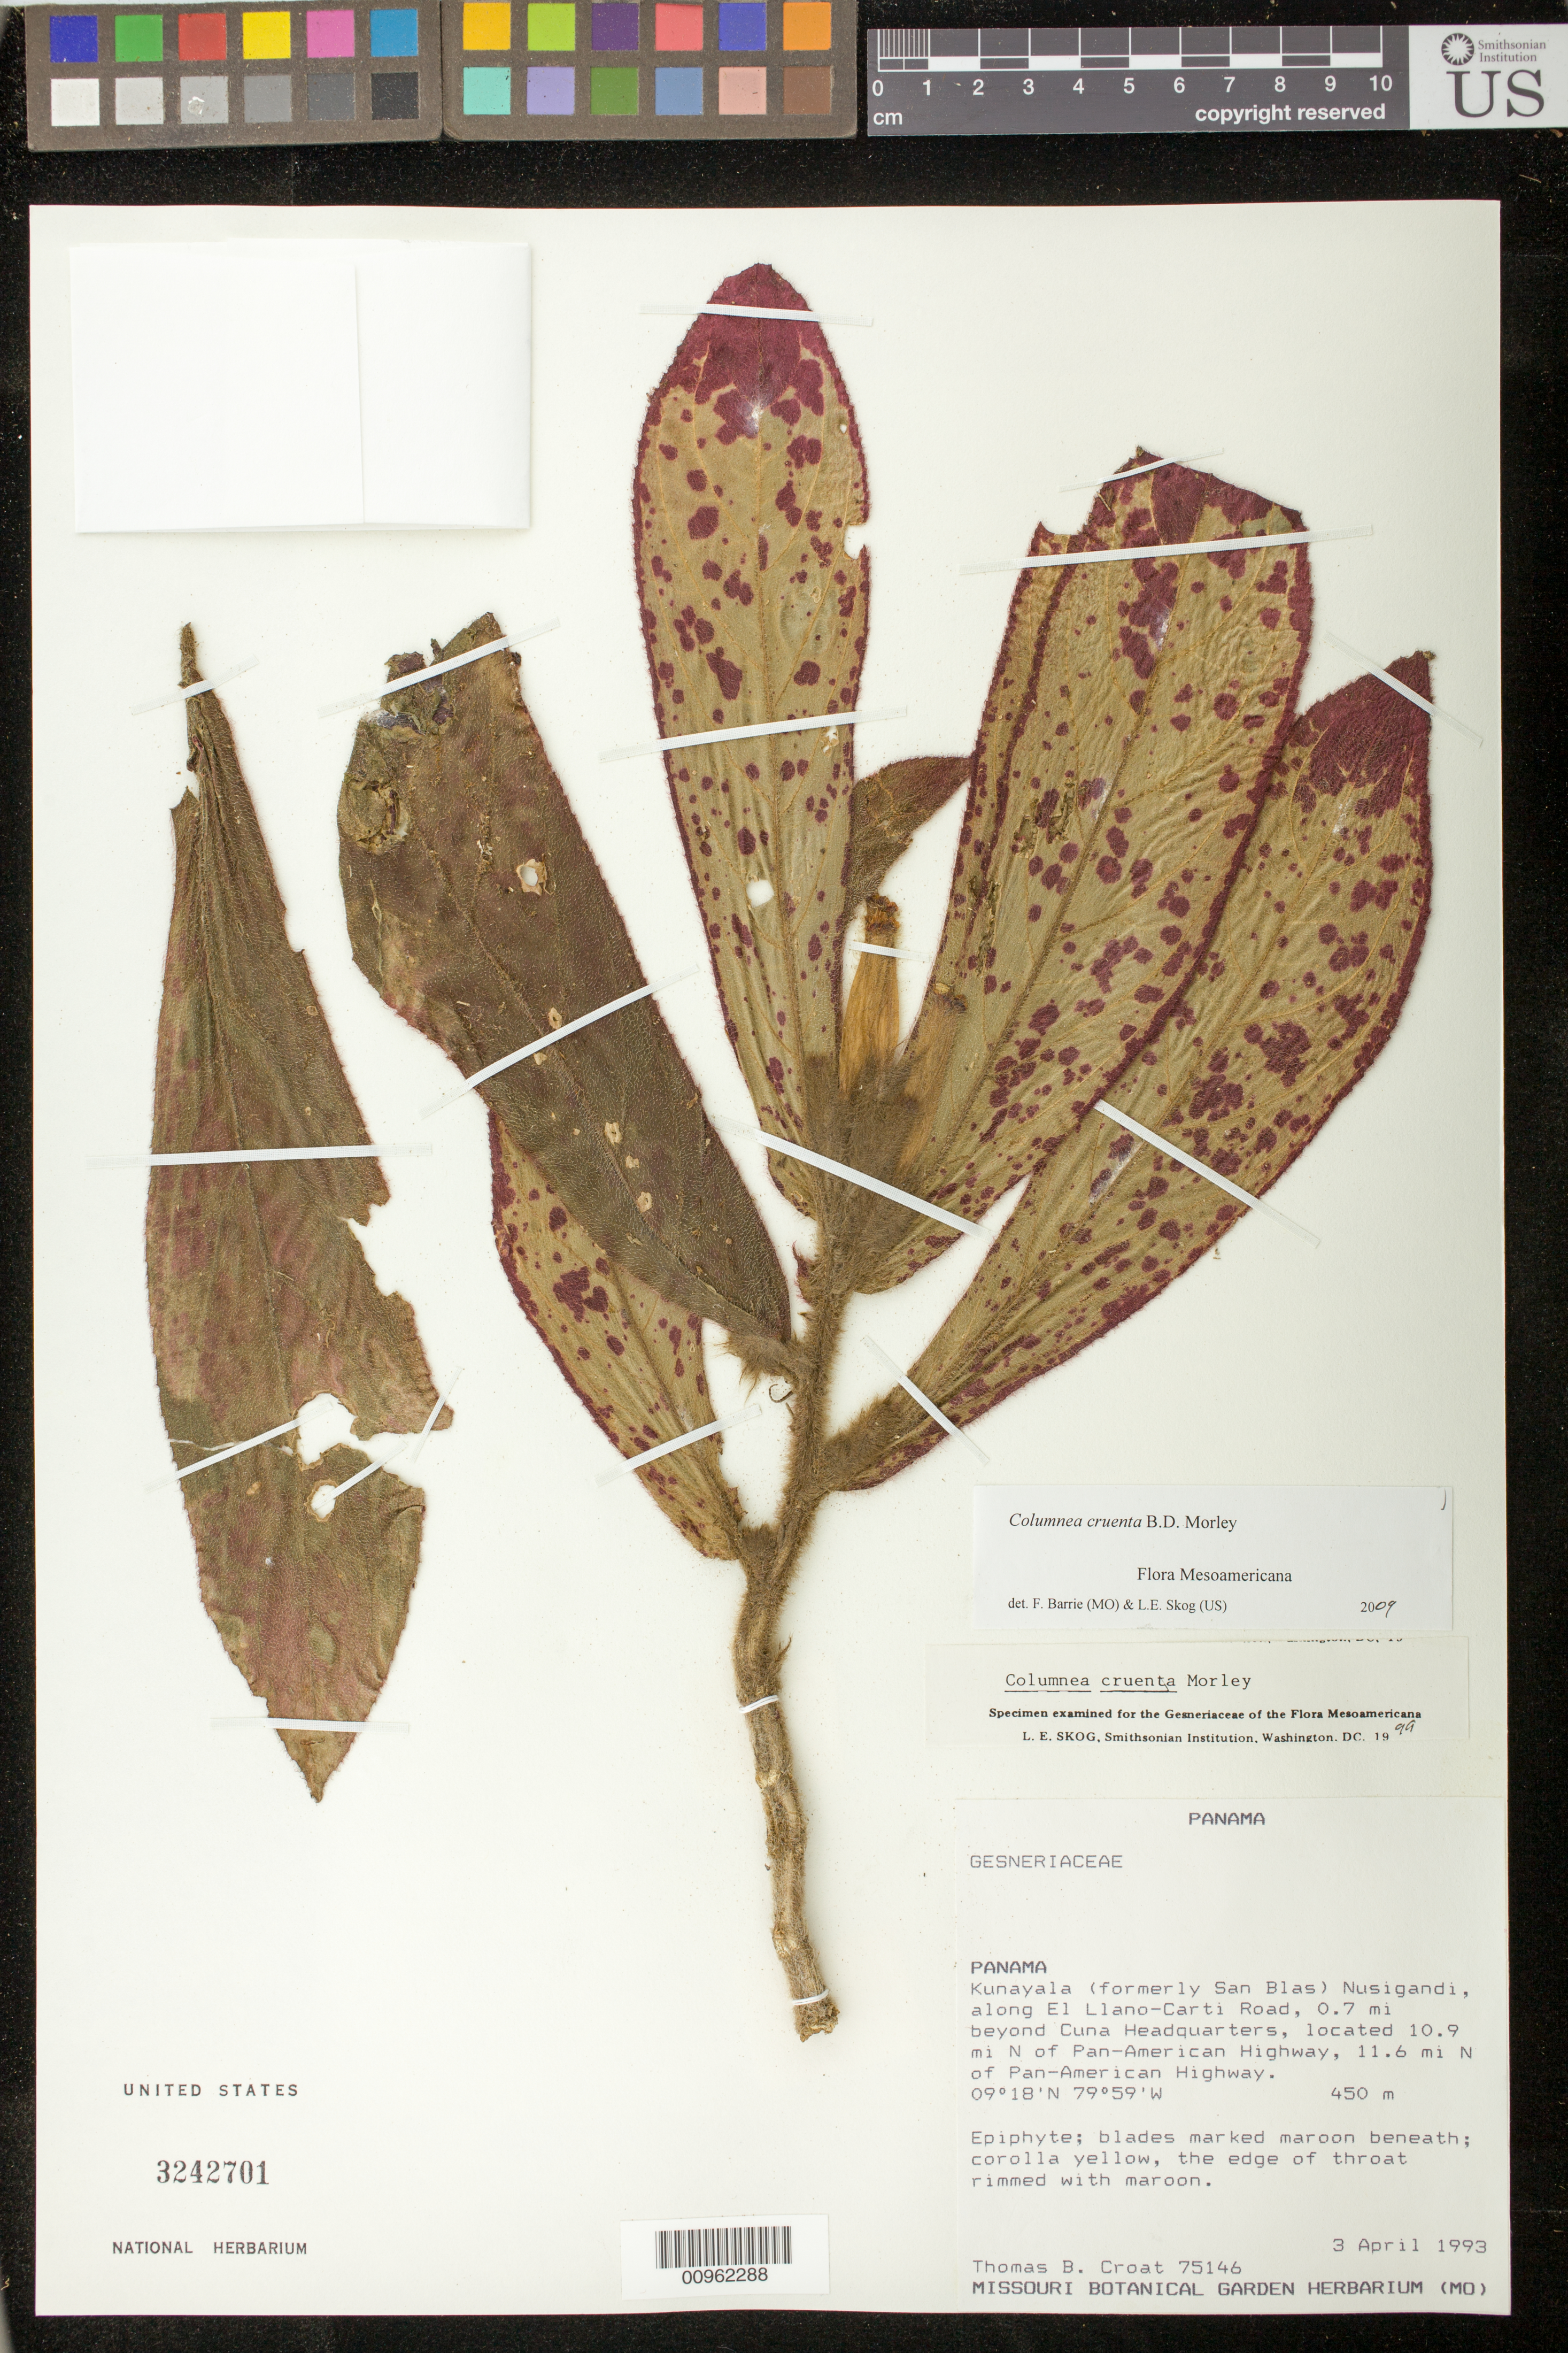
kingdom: Plantae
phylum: Tracheophyta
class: Magnoliopsida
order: Lamiales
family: Gesneriaceae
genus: Columnea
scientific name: Columnea cruenta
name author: B.D. Morley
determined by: Barrie, F. R.; Skog, Laurence E.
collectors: T. B. Croat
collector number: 75146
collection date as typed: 03 Apr 1993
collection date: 1993-04-03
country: Panama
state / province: Panamá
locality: Kunayala (formerly San Blas) Nusigandi, along El Llano-Carti Road, 0.7 mi beyond Cuna Headquarters, located 10.9 mi N of Pan-American Highway, 11.6 mi N of Pan-American Highway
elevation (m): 450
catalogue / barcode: US 3242701